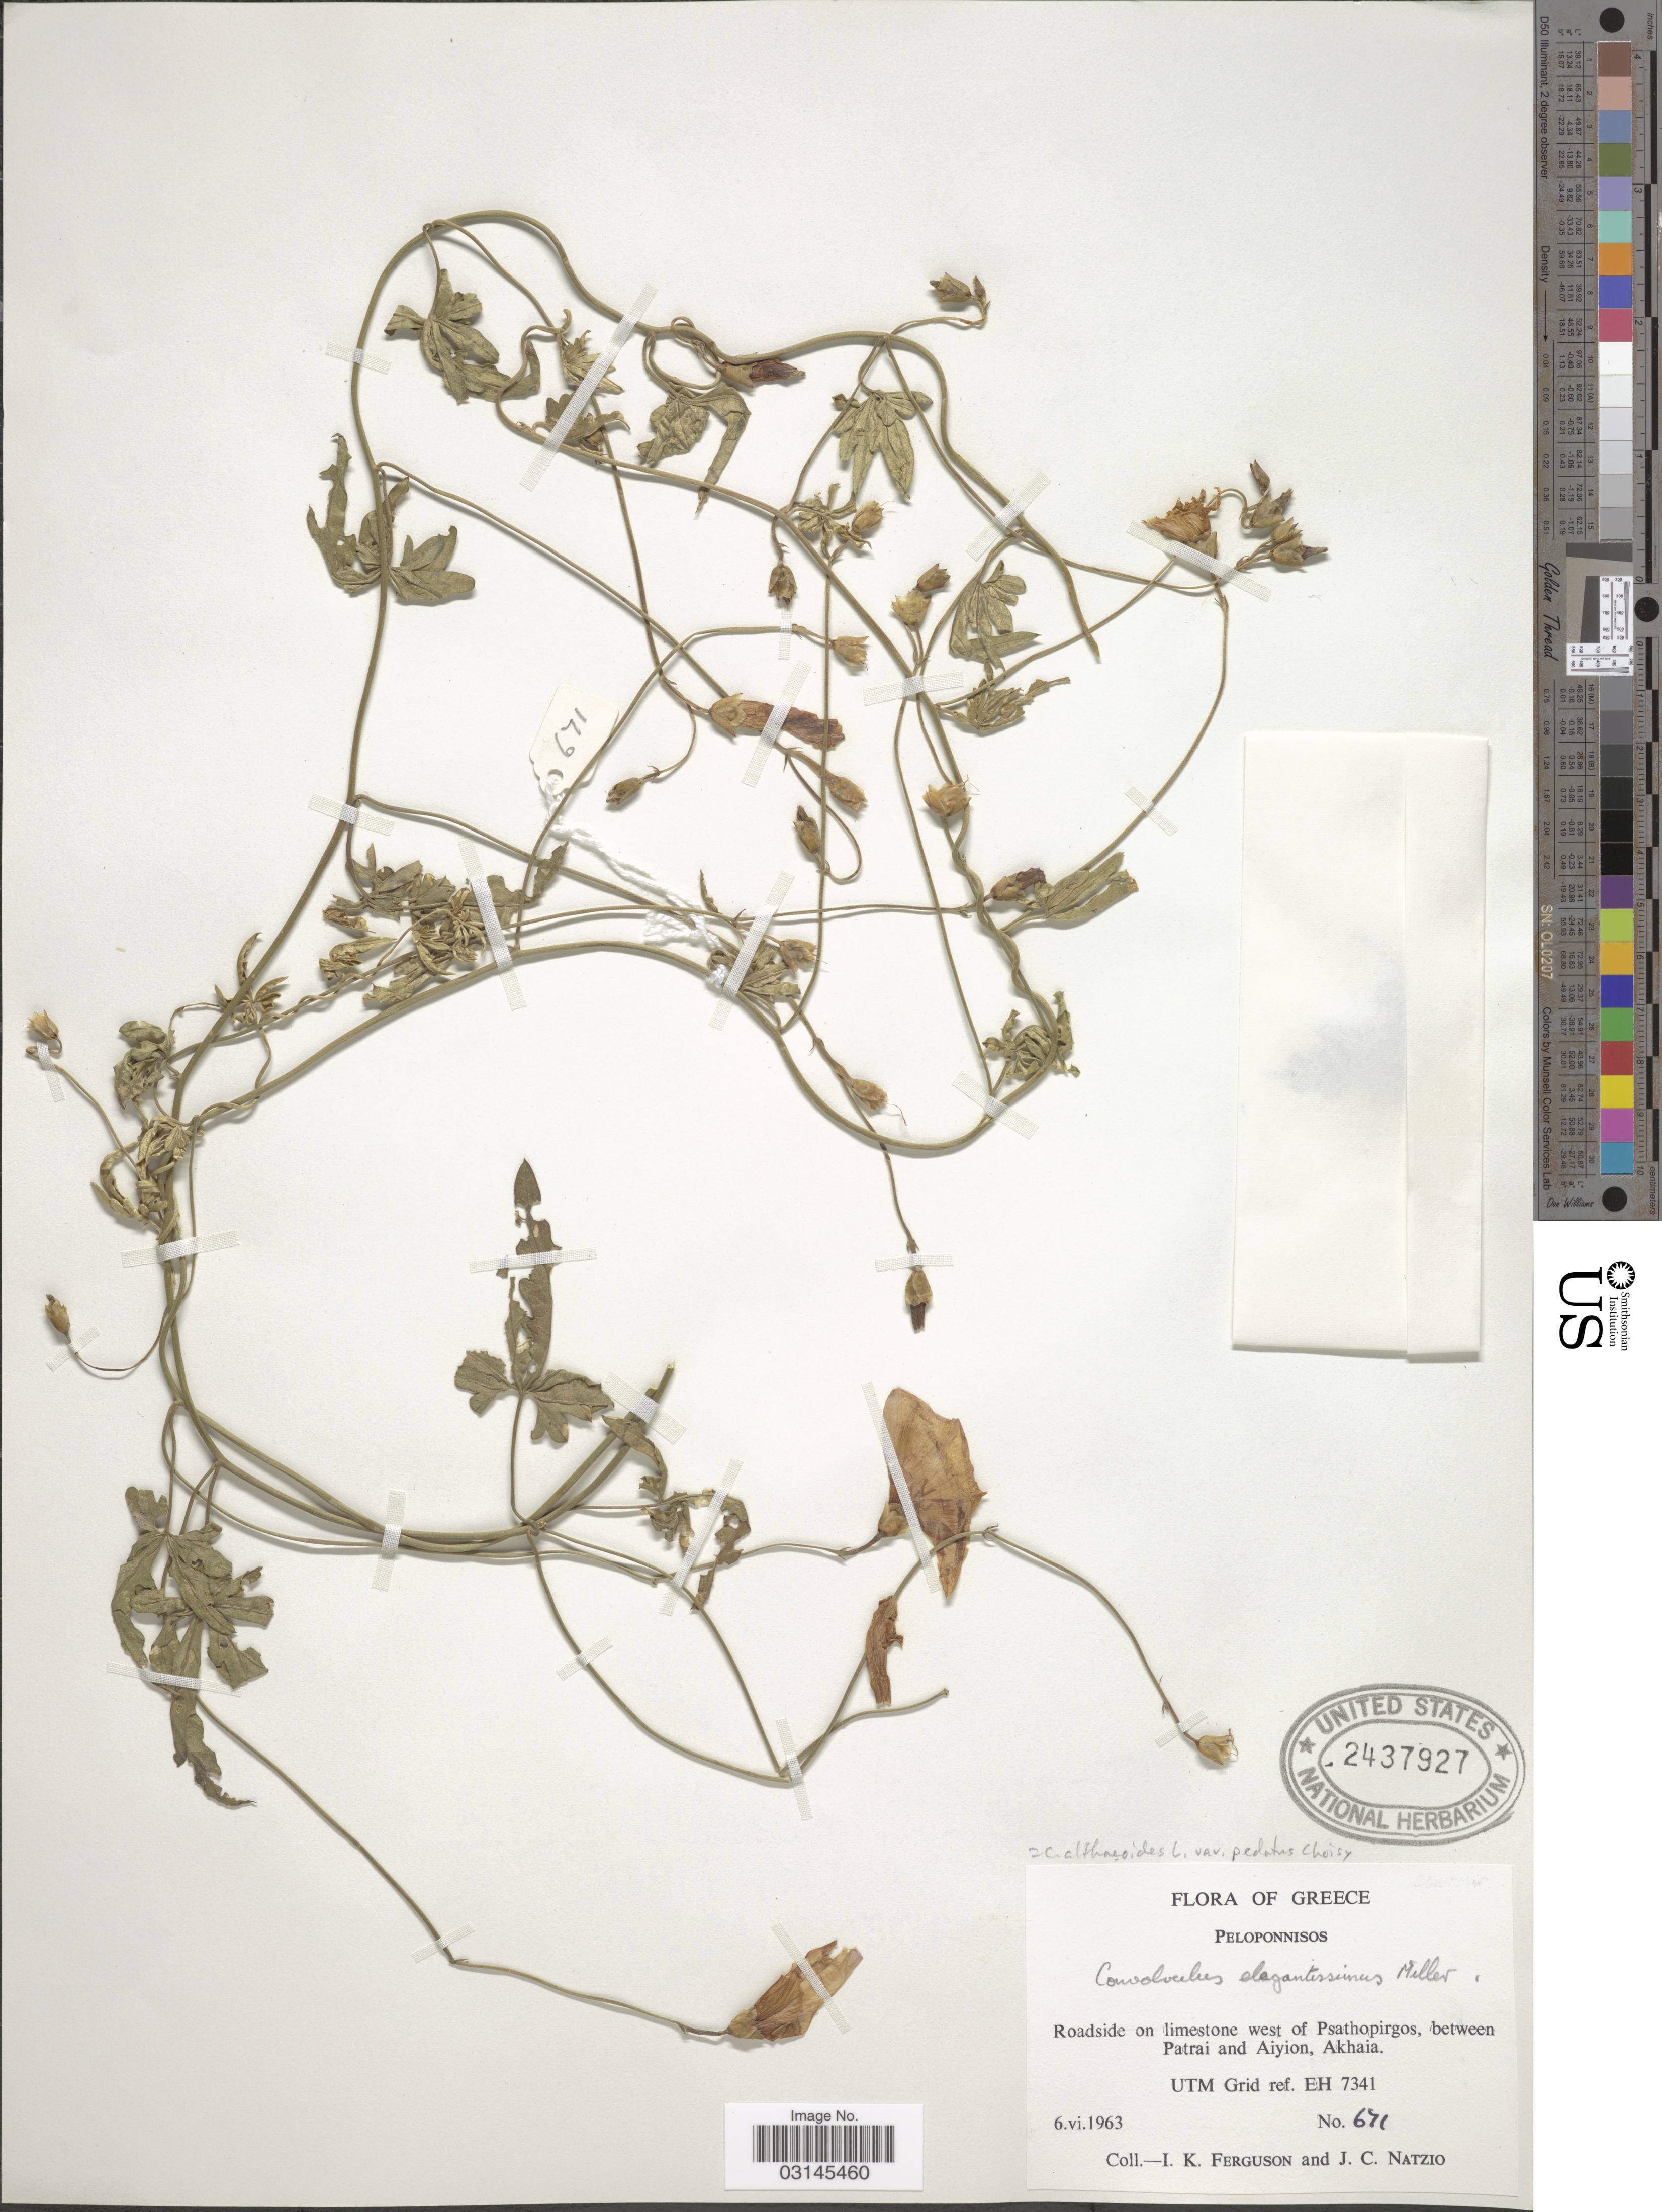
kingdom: Plantae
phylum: Tracheophyta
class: Magnoliopsida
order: Solanales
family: Convolvulaceae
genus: Convolvulus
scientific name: Convolvulus althaeoides var. pedatus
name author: Choisy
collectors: I. K. Ferguson & J. Natzio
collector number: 671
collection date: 1963-06-06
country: Greece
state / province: Peloponnese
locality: Peloponnisos. Between Patrai and Aiyion, Akhaia. UTM Grid ref. EH 7341.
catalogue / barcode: US 2437927